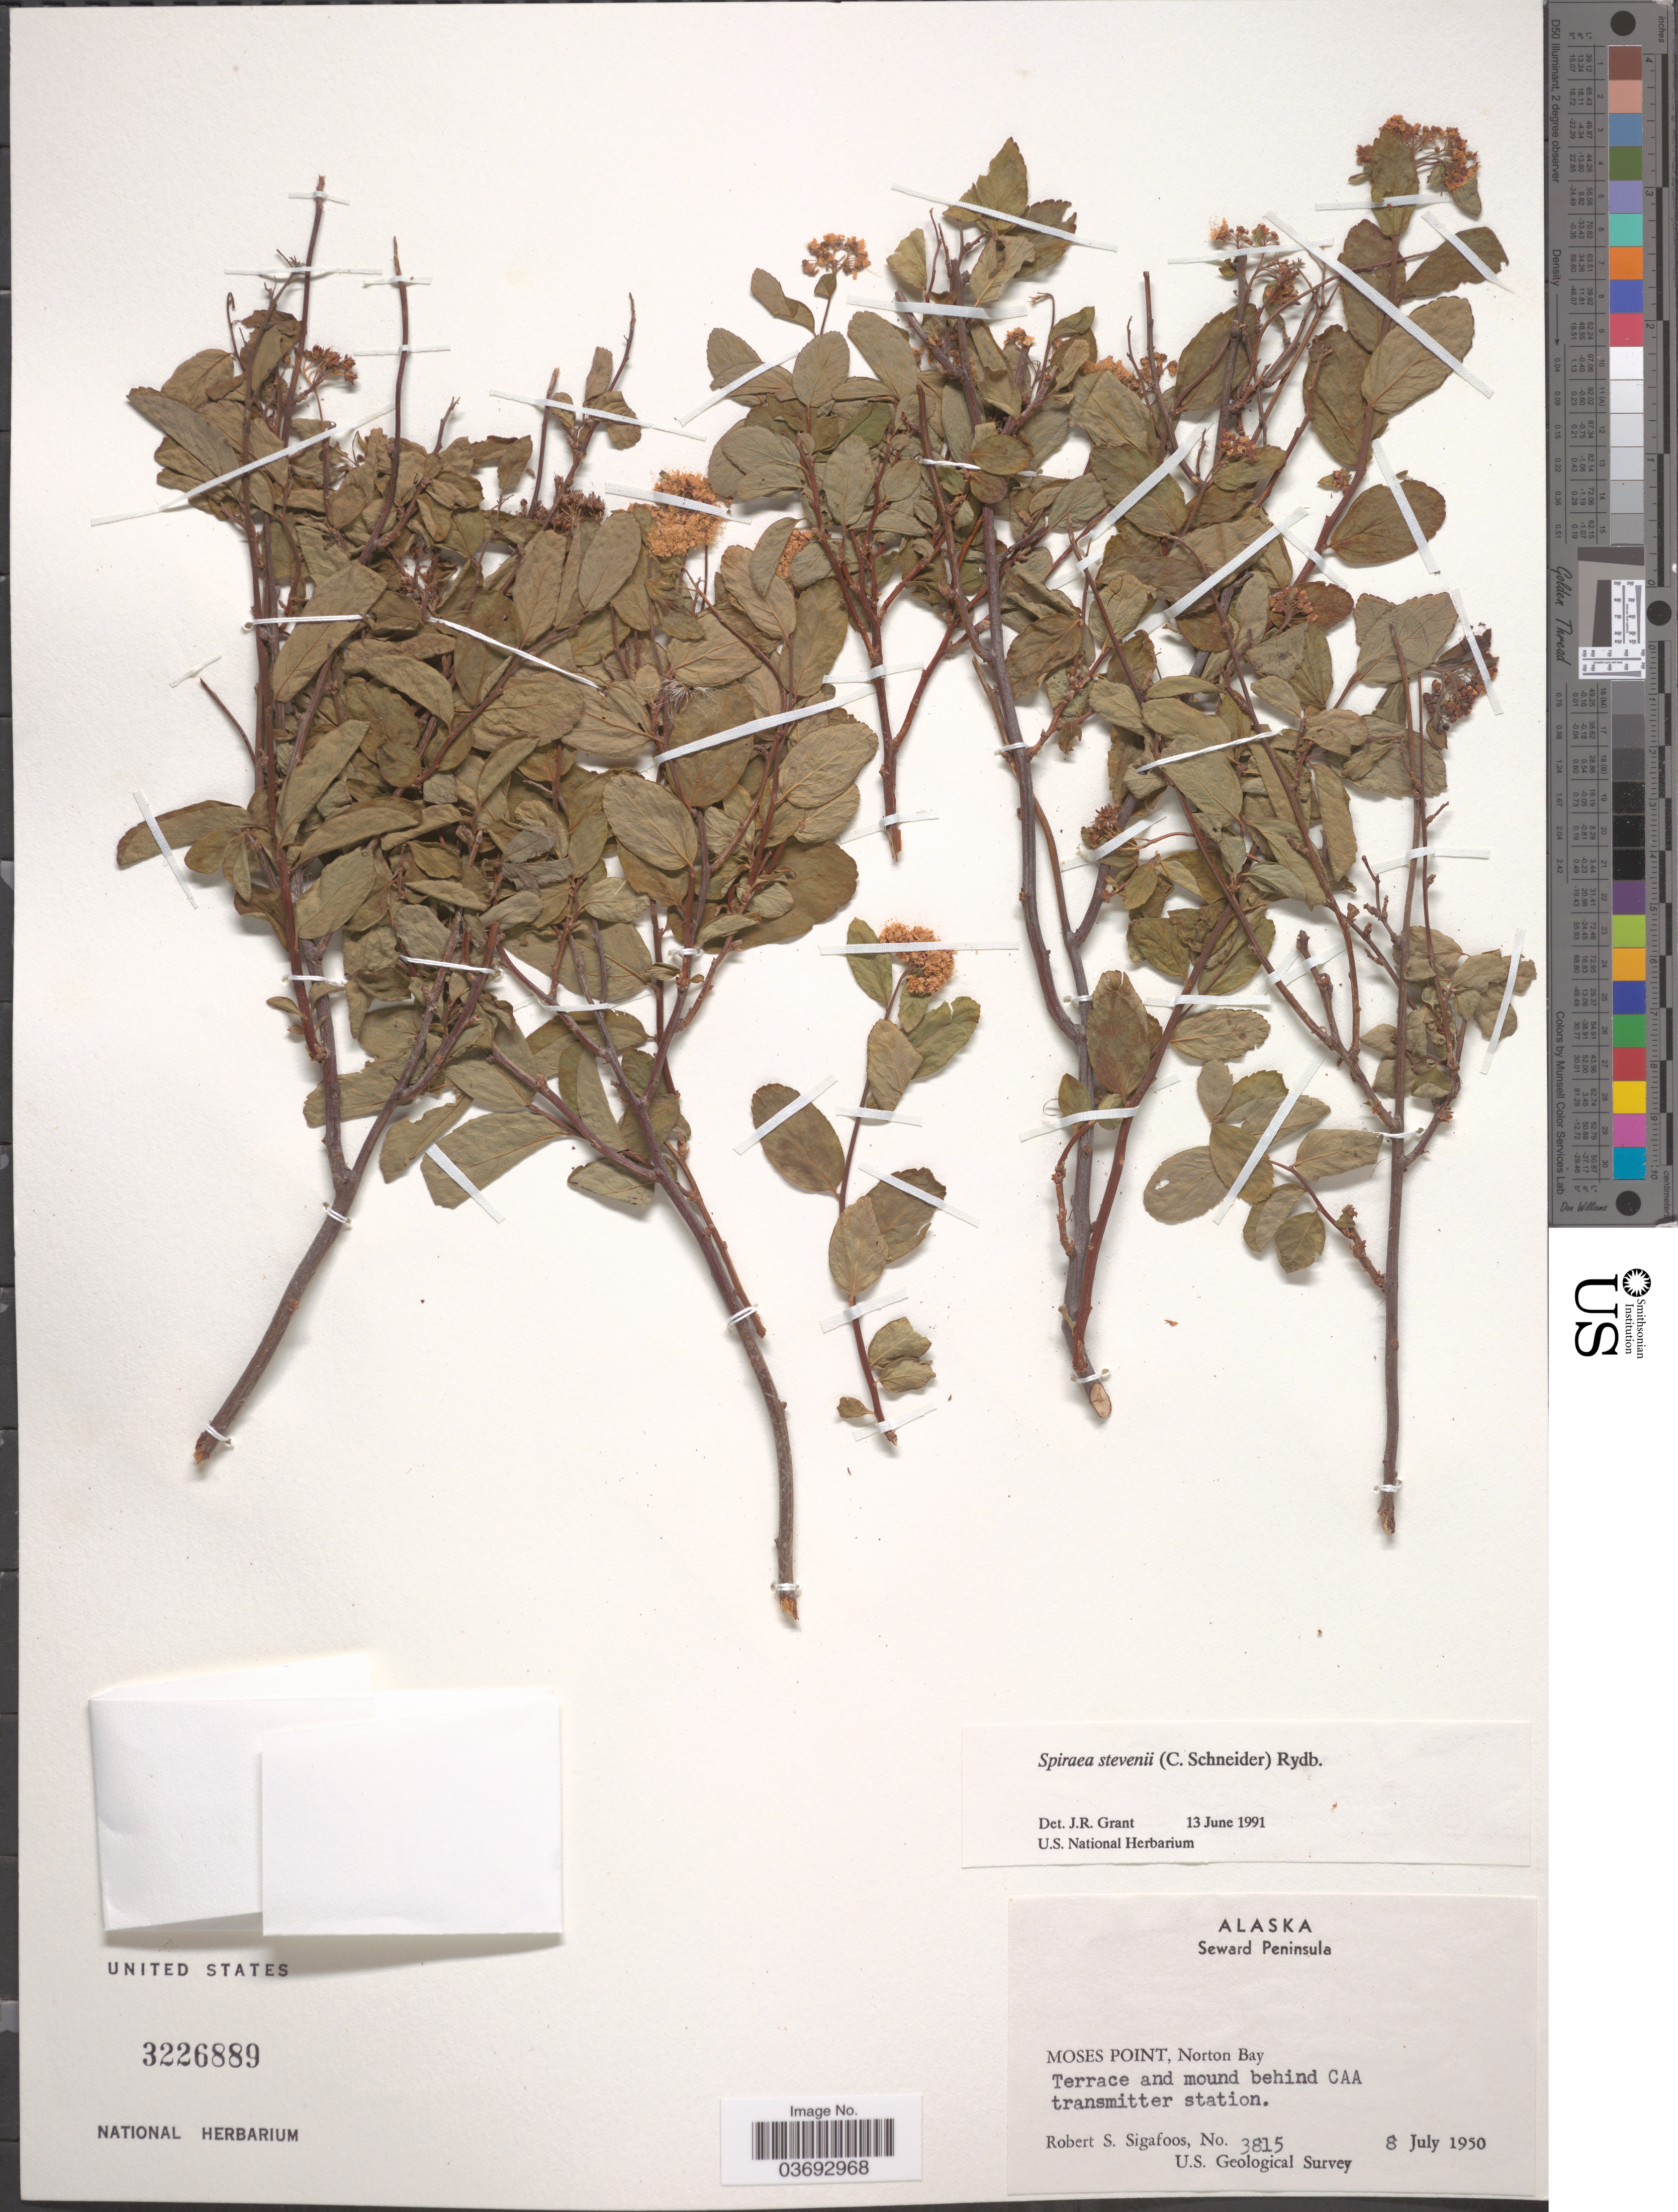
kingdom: Plantae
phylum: Tracheophyta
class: Magnoliopsida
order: Rosales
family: Rosaceae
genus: Spiraea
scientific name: Spiraea stevenii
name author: (C.K. Schneid.) Rydb.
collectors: R. Sigafoos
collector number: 3815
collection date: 1950-07-08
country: United States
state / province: Alaska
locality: Seward Peninsula. Moses Point, Norton Bay. Terrace and mound behind CAA transmitter station.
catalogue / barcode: US 3226889